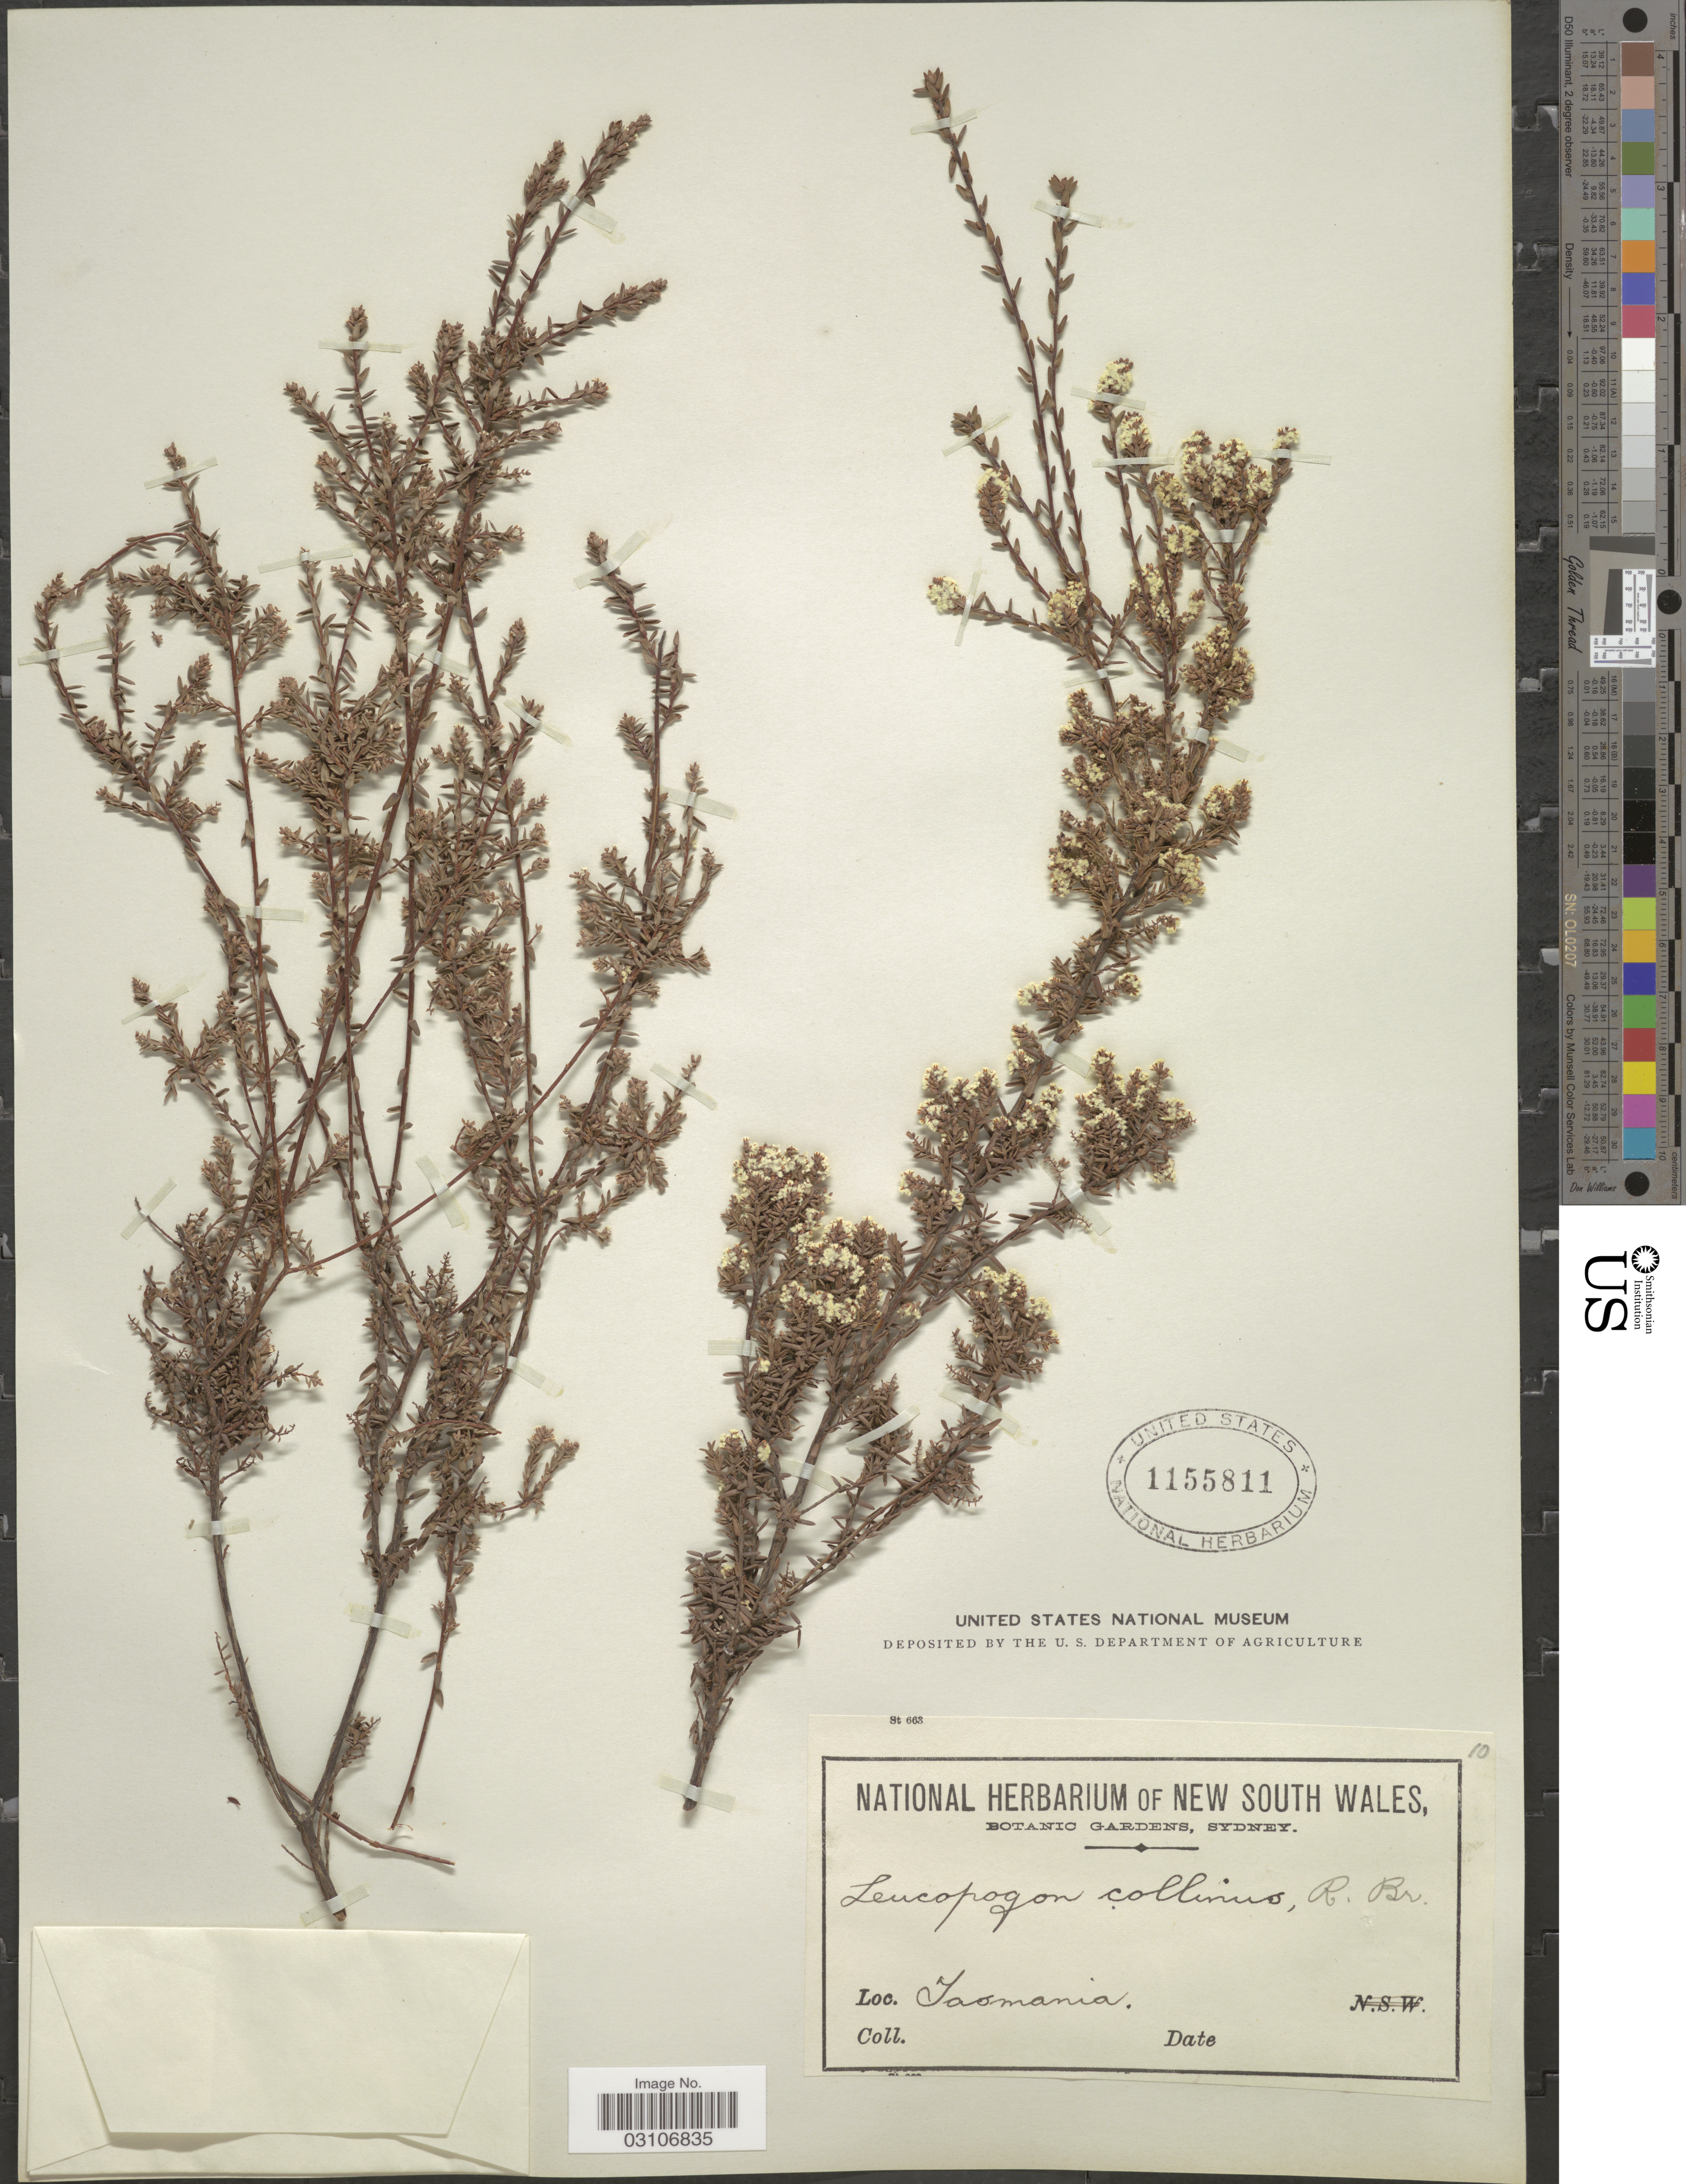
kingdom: Plantae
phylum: Tracheophyta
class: Magnoliopsida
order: Ericales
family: Ericaceae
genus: Leucopogon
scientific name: Leucopogon collinus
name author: R. Br.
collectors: National Herbarium of New South Wales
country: Australia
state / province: Tasmania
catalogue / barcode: US 1155811